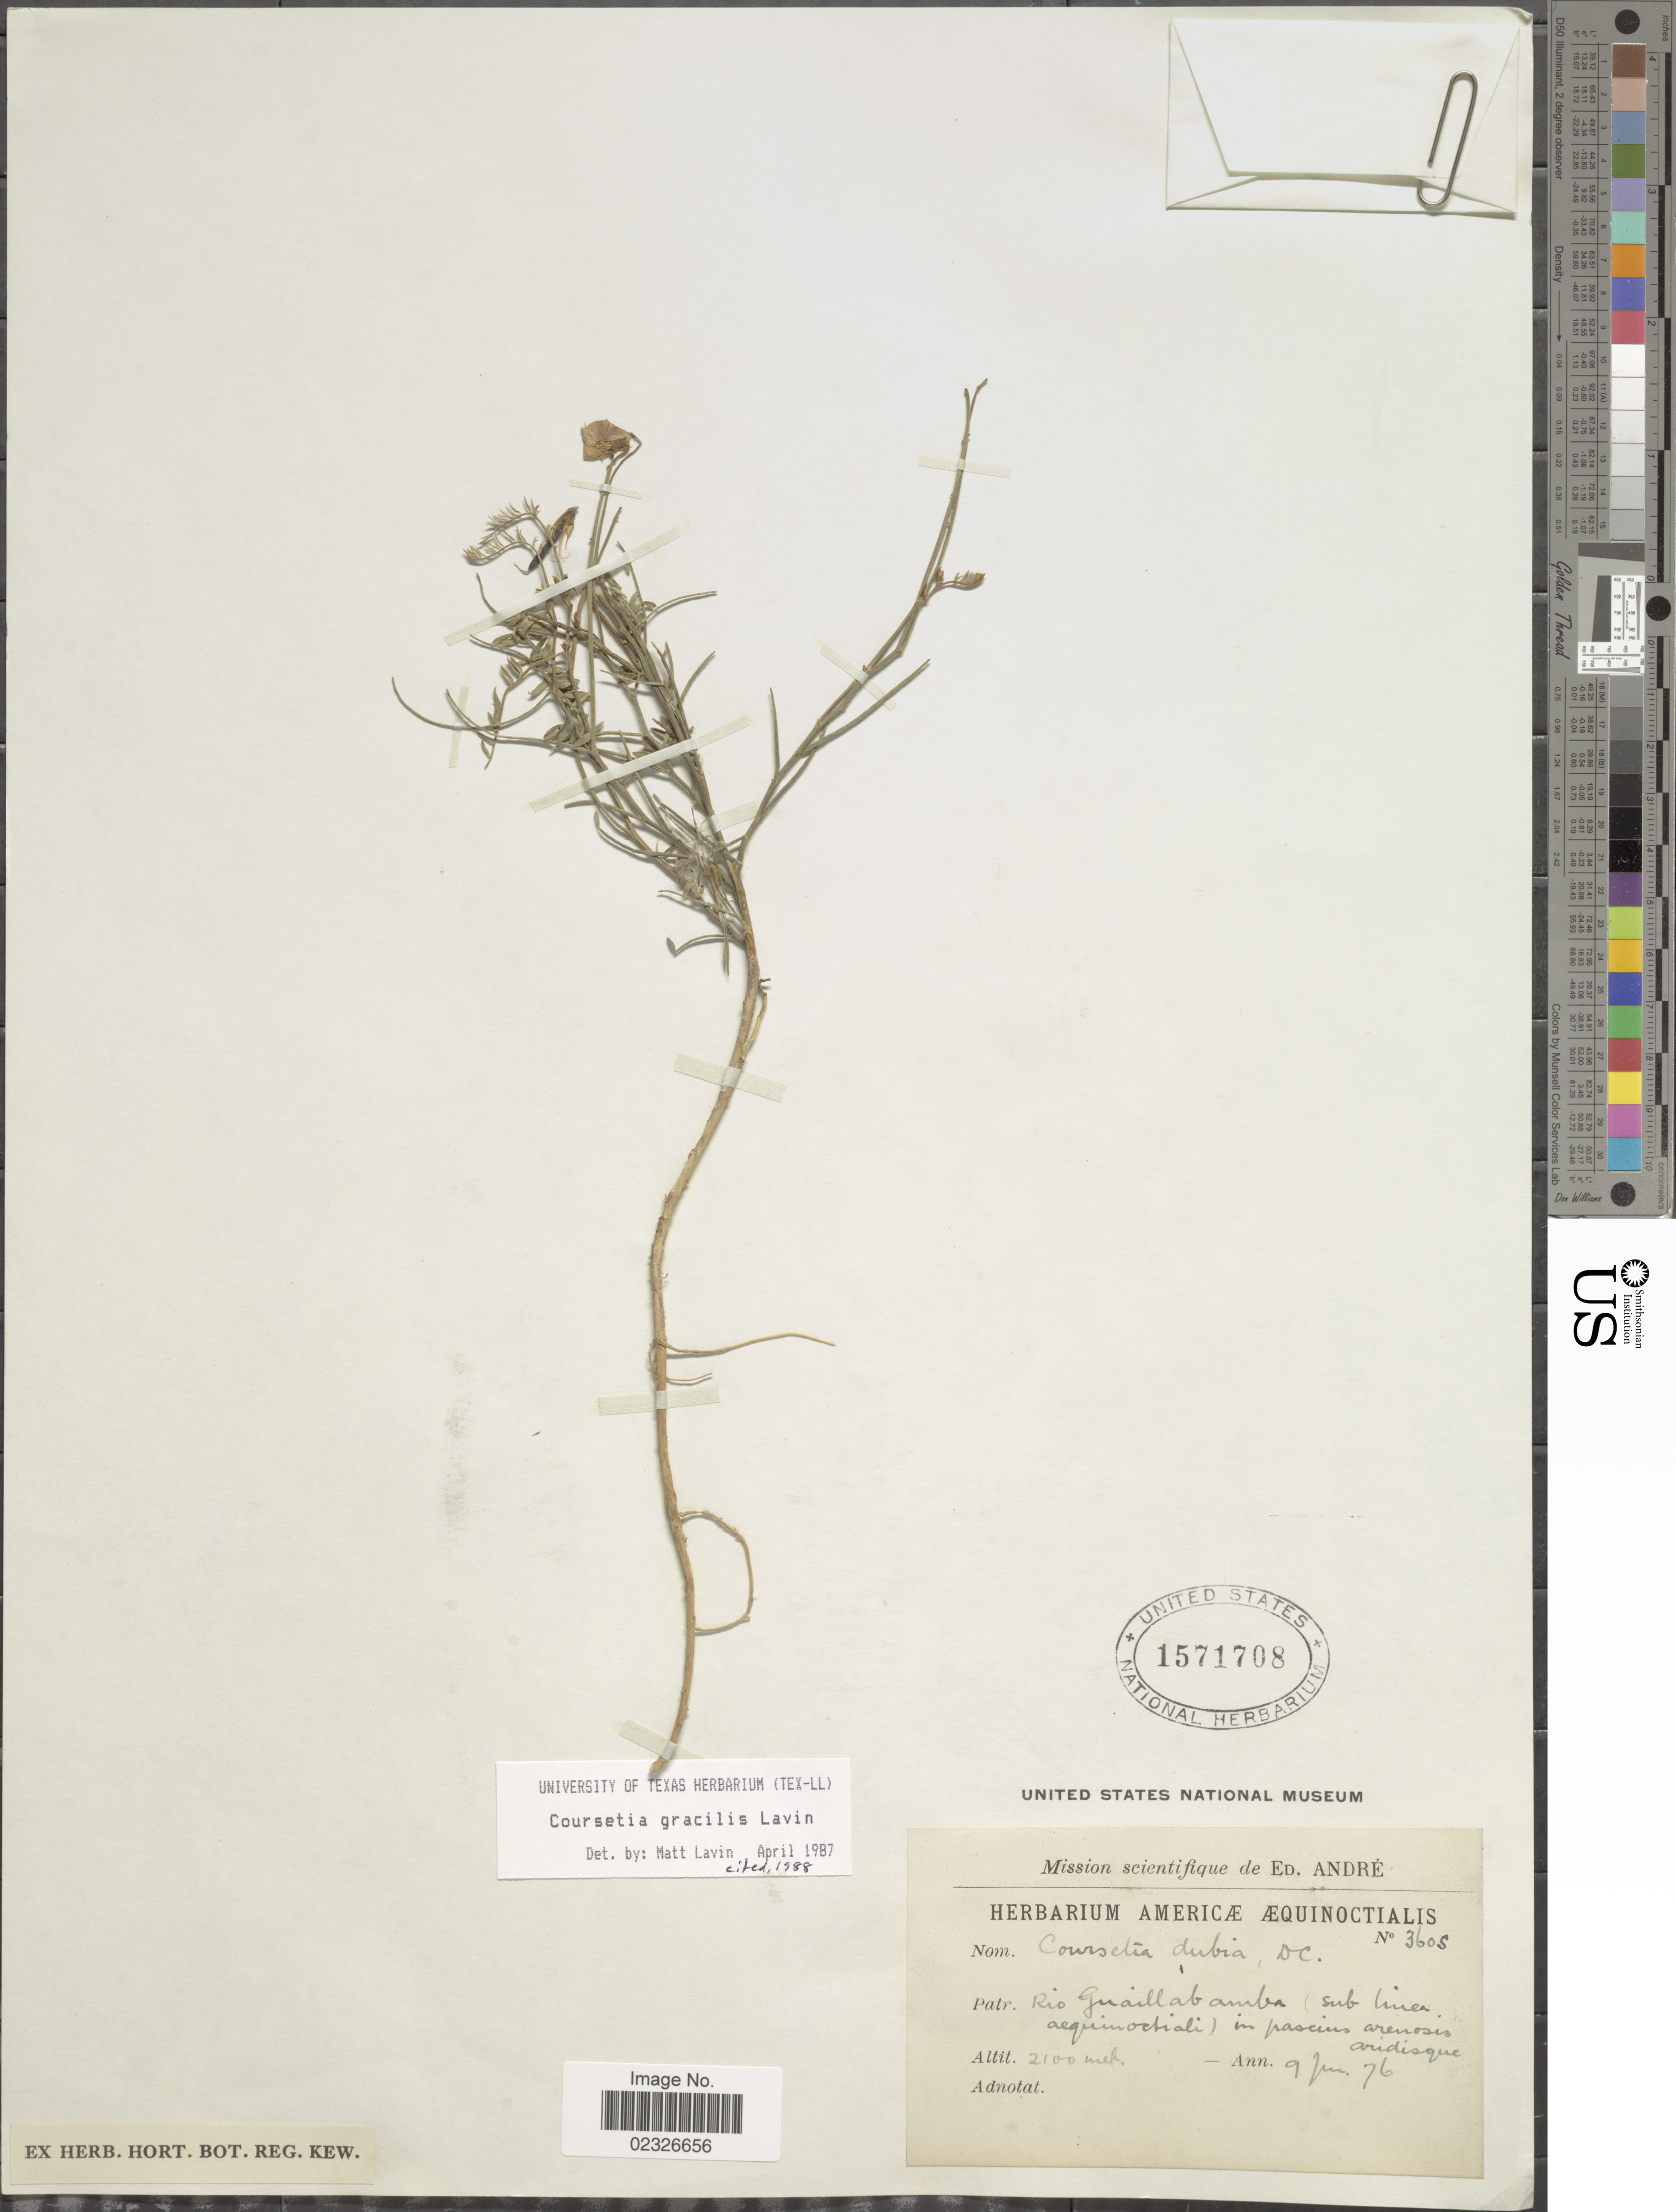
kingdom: Plantae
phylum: Tracheophyta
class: Magnoliopsida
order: Fabales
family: Fabaceae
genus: Coursetia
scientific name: Coursetia gracilis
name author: Lavin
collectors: É. F. André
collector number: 3605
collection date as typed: Transcribed d/m/y: 9/6/76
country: Ecuador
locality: Rio Guaillabamba (sub linea aequinoctiali) in pascius arenosis aridisque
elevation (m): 2100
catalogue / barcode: US 1571708